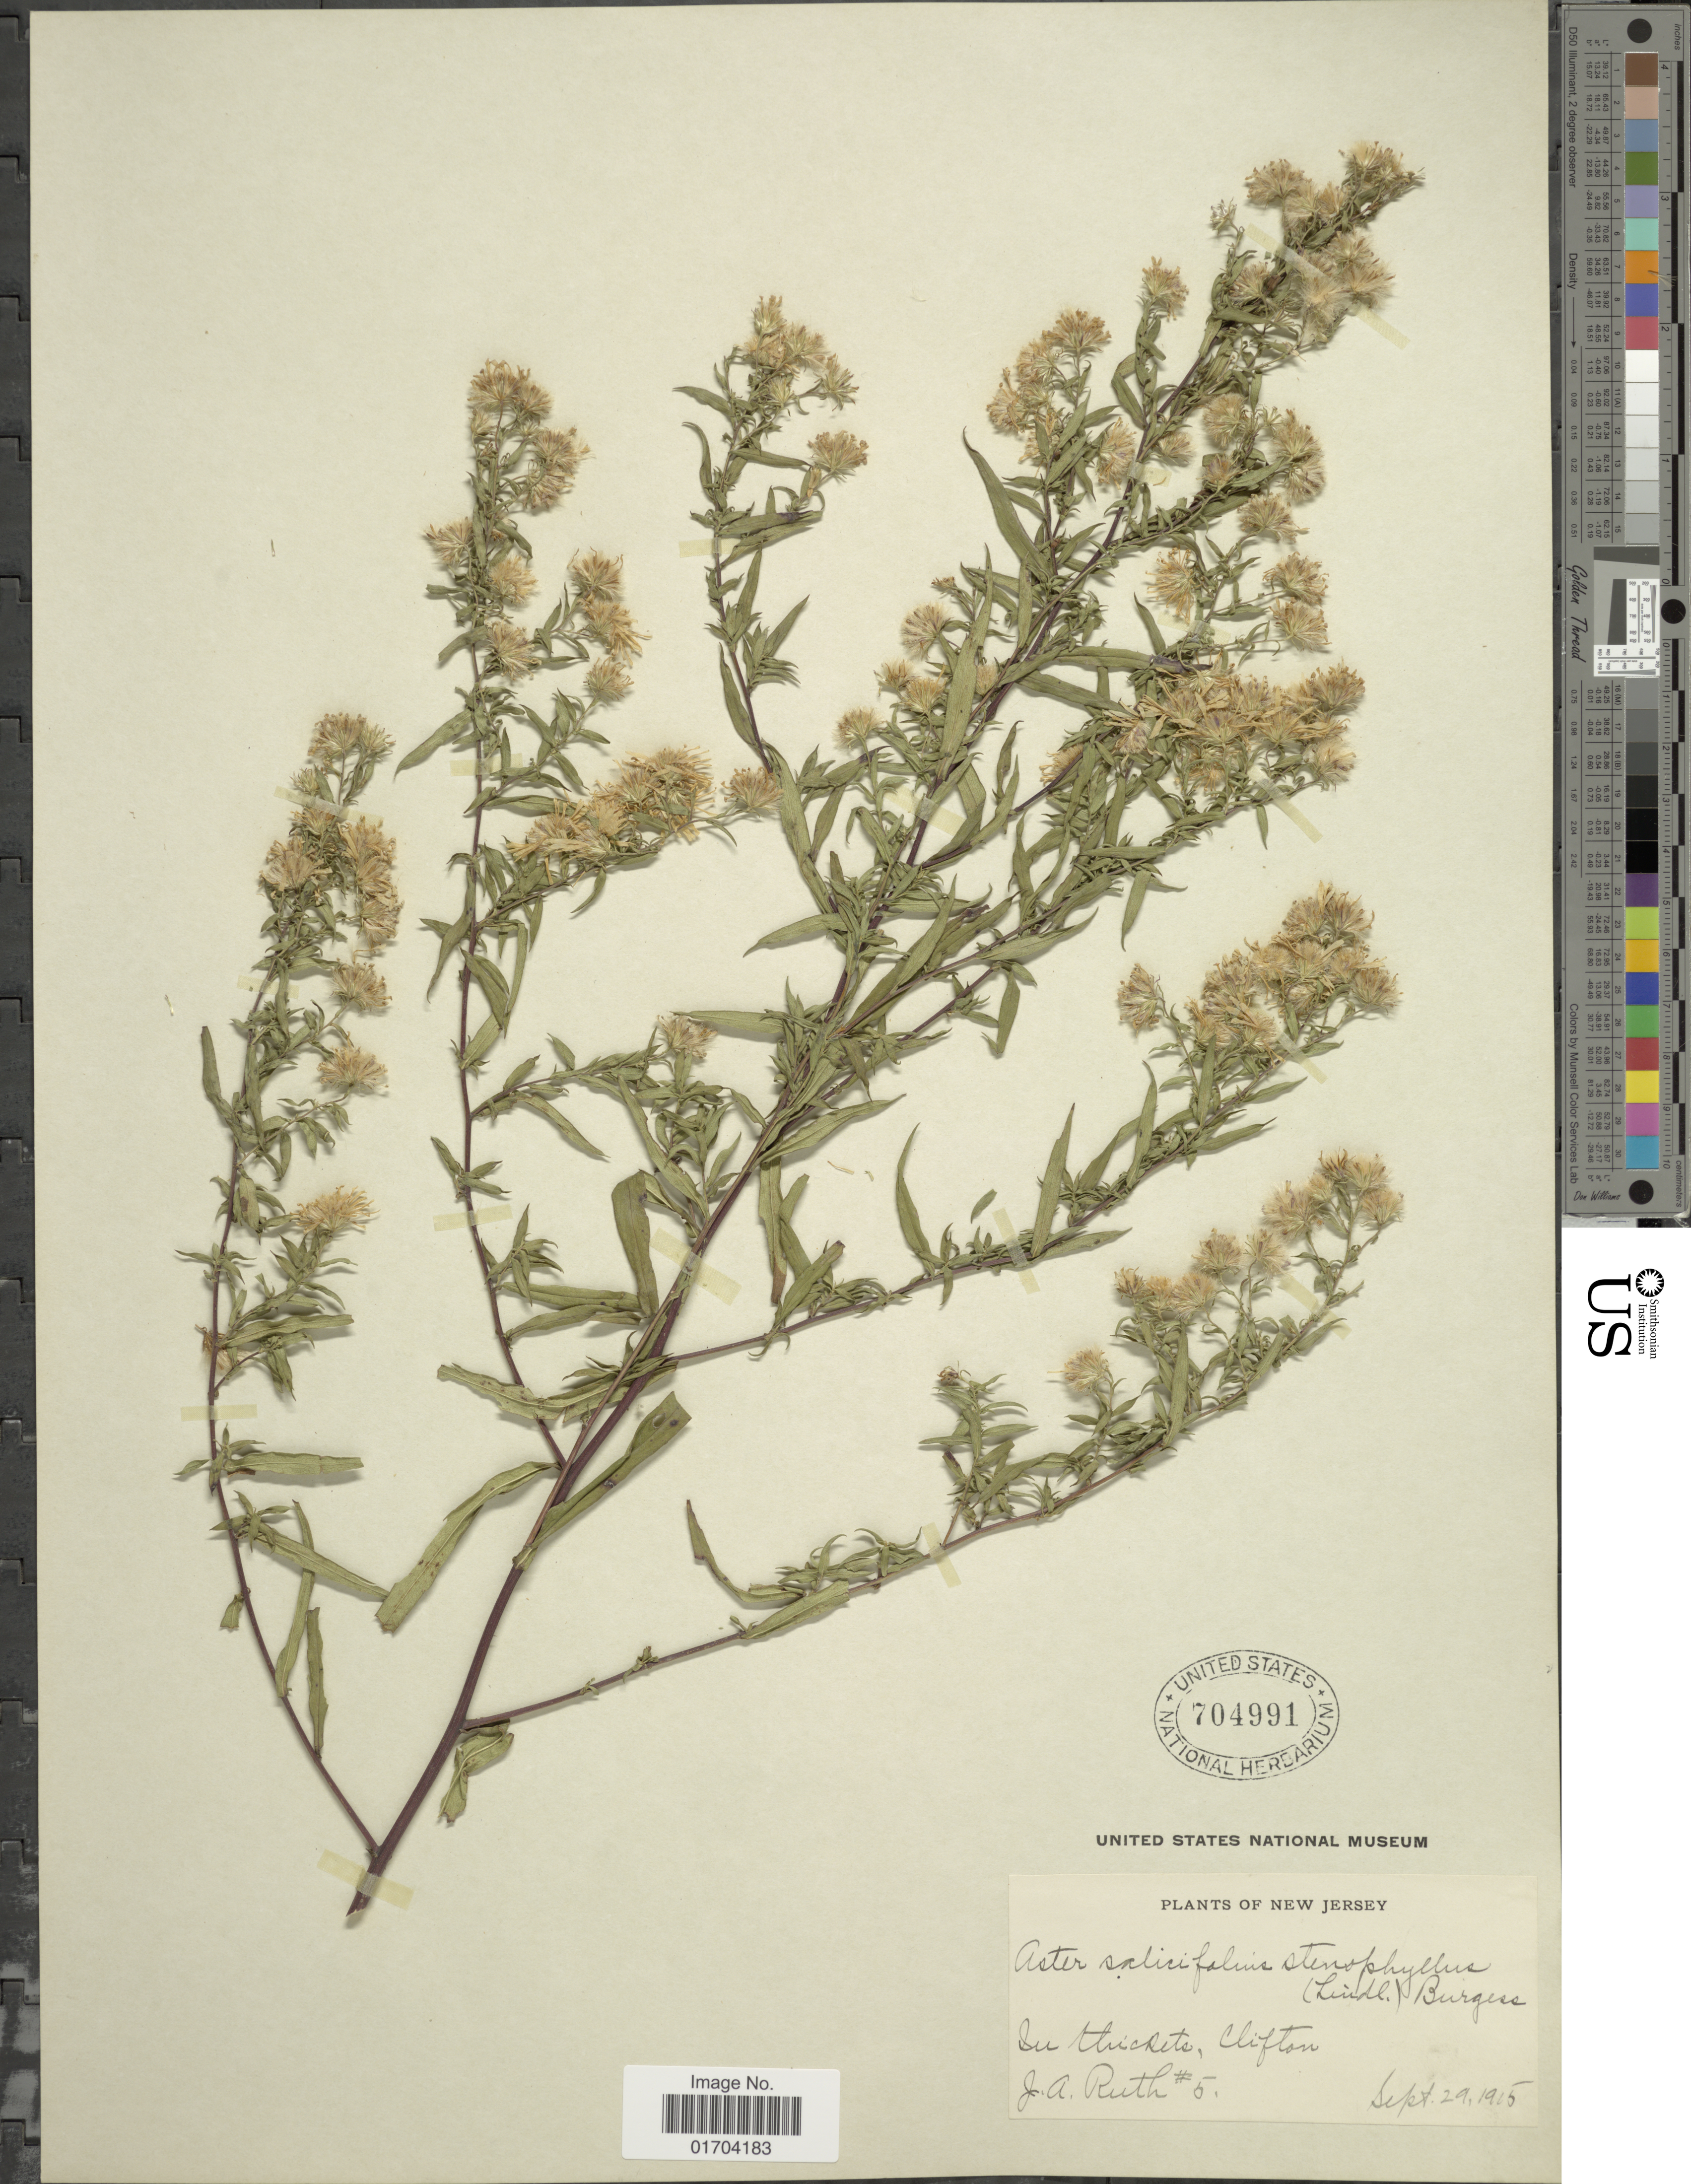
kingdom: Plantae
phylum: Tracheophyta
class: Magnoliopsida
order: Asterales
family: Asteraceae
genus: Symphyotrichum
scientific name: Symphyotrichum sp.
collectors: J. Ruth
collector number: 5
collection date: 1915-09-29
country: United States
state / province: New Jersey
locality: Du Thickets, Clifton.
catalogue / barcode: US 704991